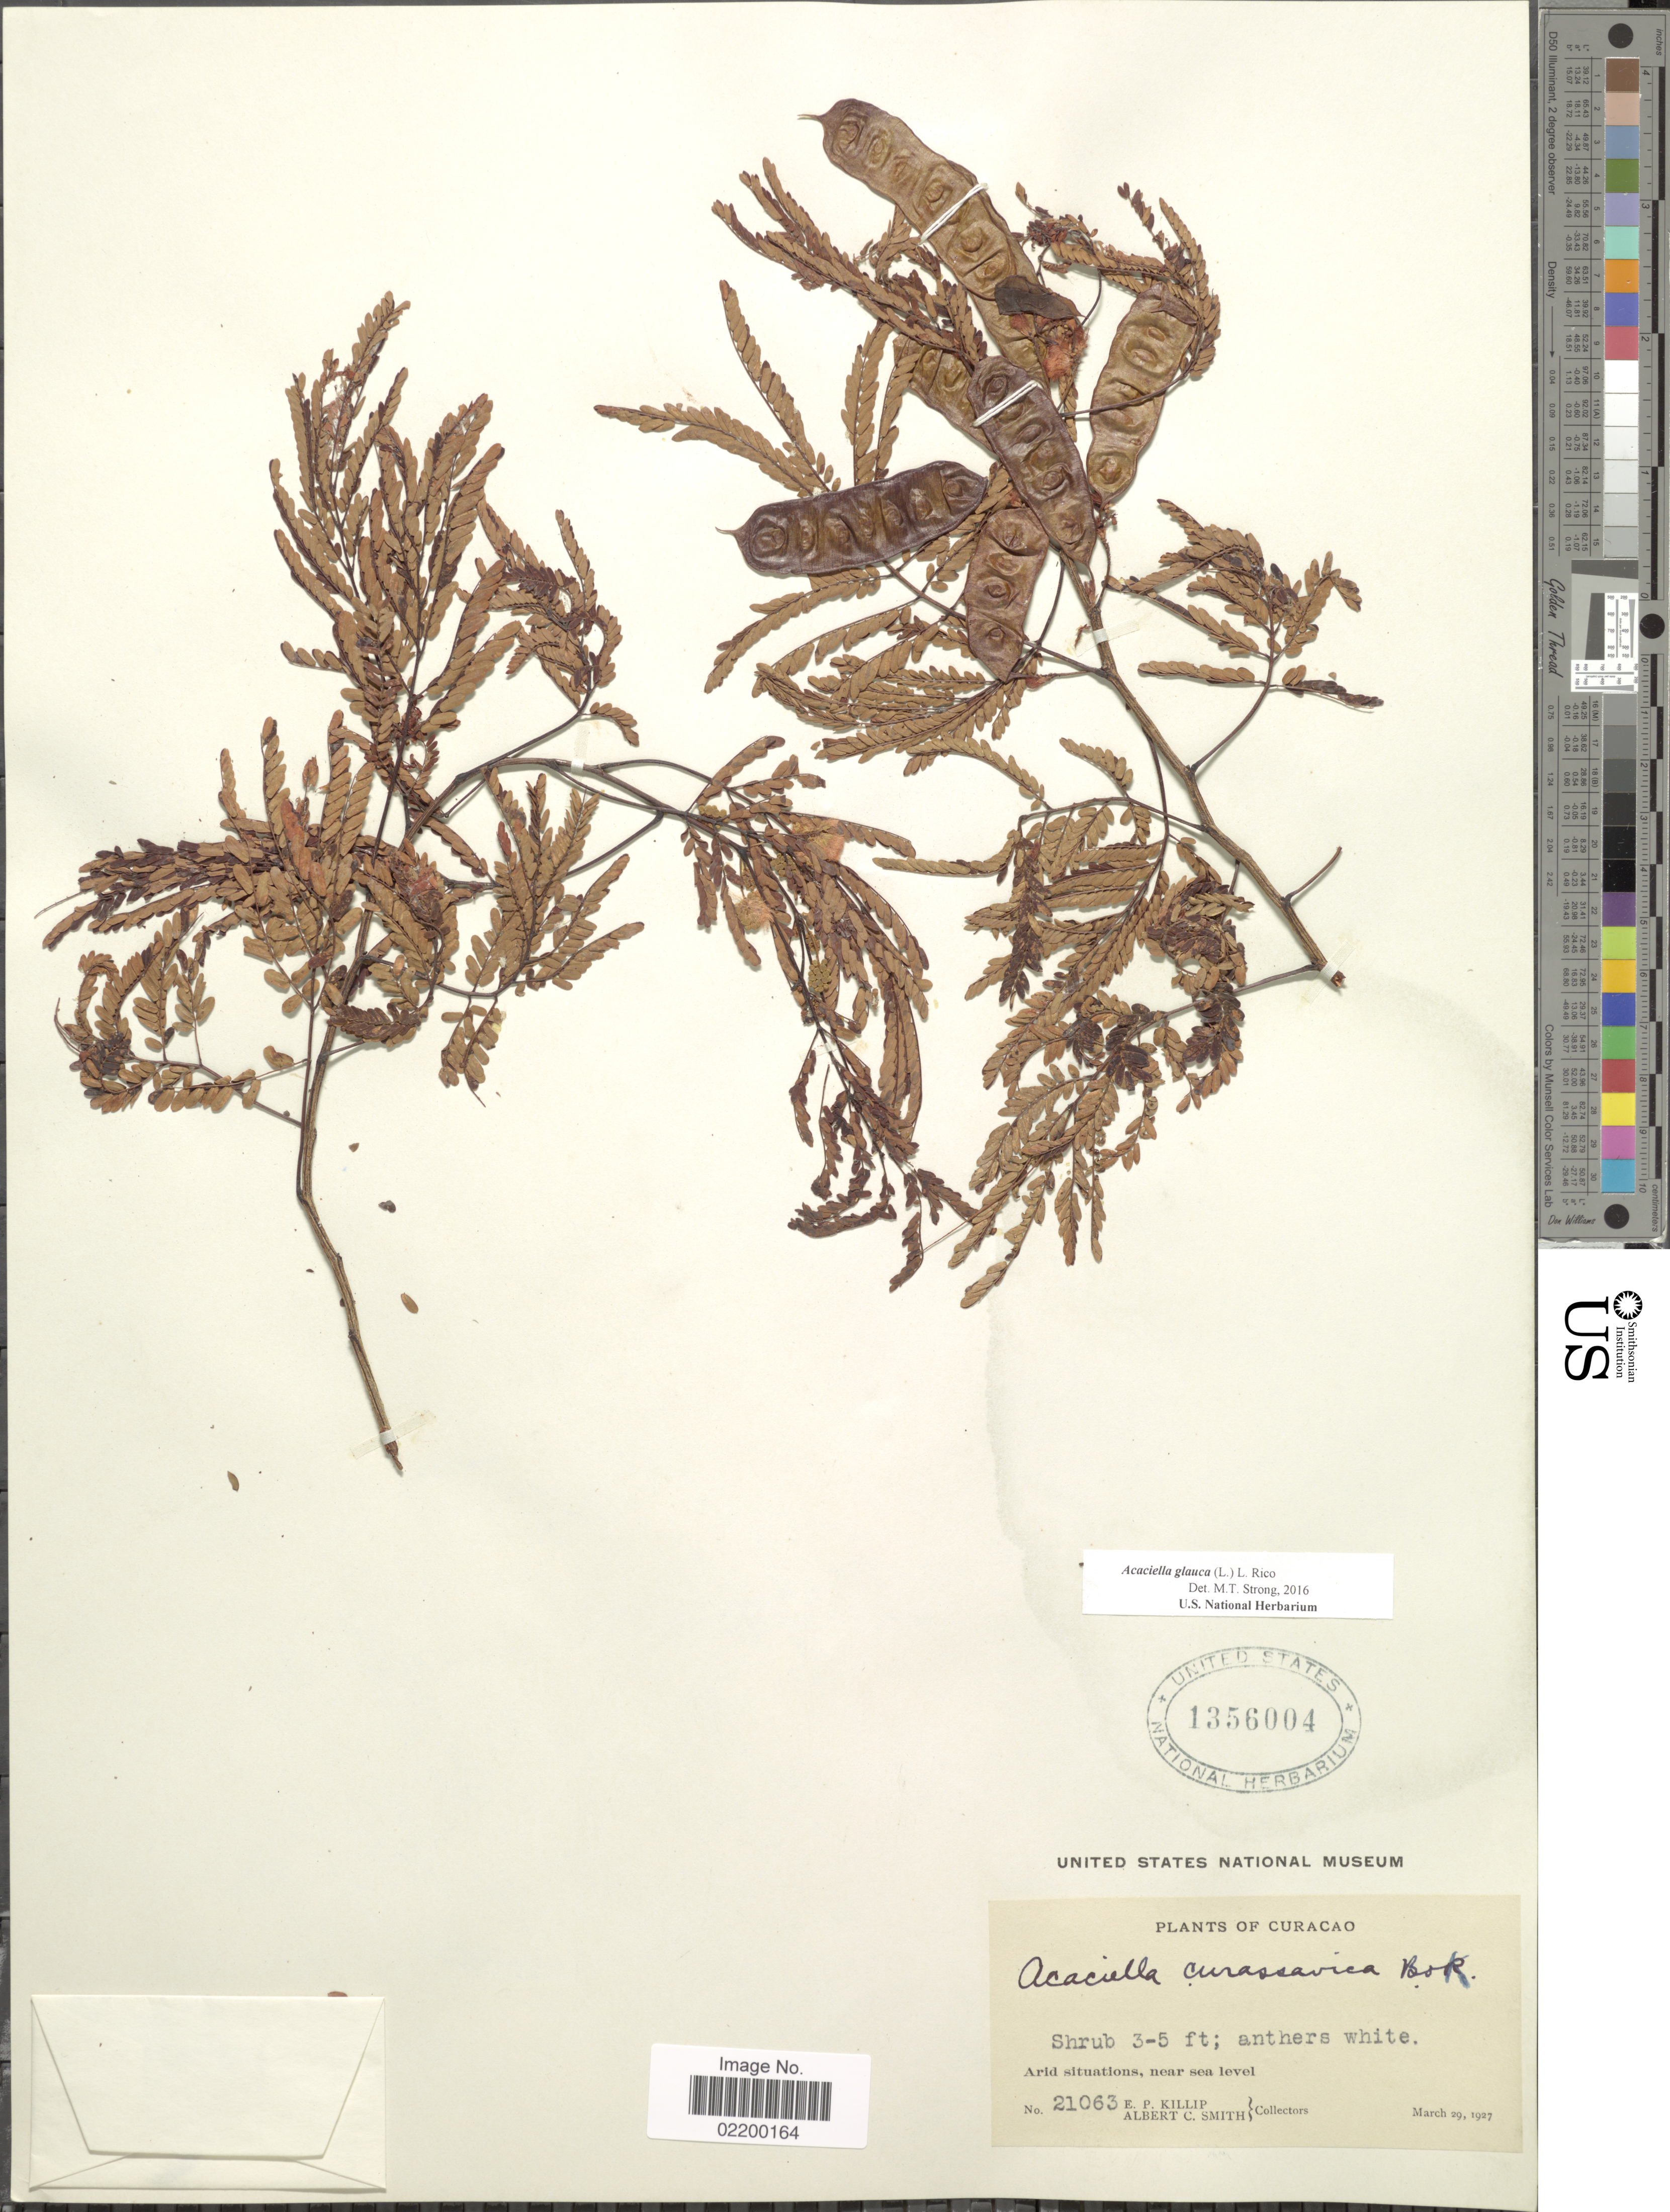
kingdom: Plantae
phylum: Tracheophyta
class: Magnoliopsida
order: Fabales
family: Fabaceae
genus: Acaciella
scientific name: Acaciella glauca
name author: (L.) L. Rico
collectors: E. P. Killip & A. C. Smith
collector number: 21063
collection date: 1927-03-29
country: Curaçao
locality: Curacao, Arid situations.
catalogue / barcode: US 1356004